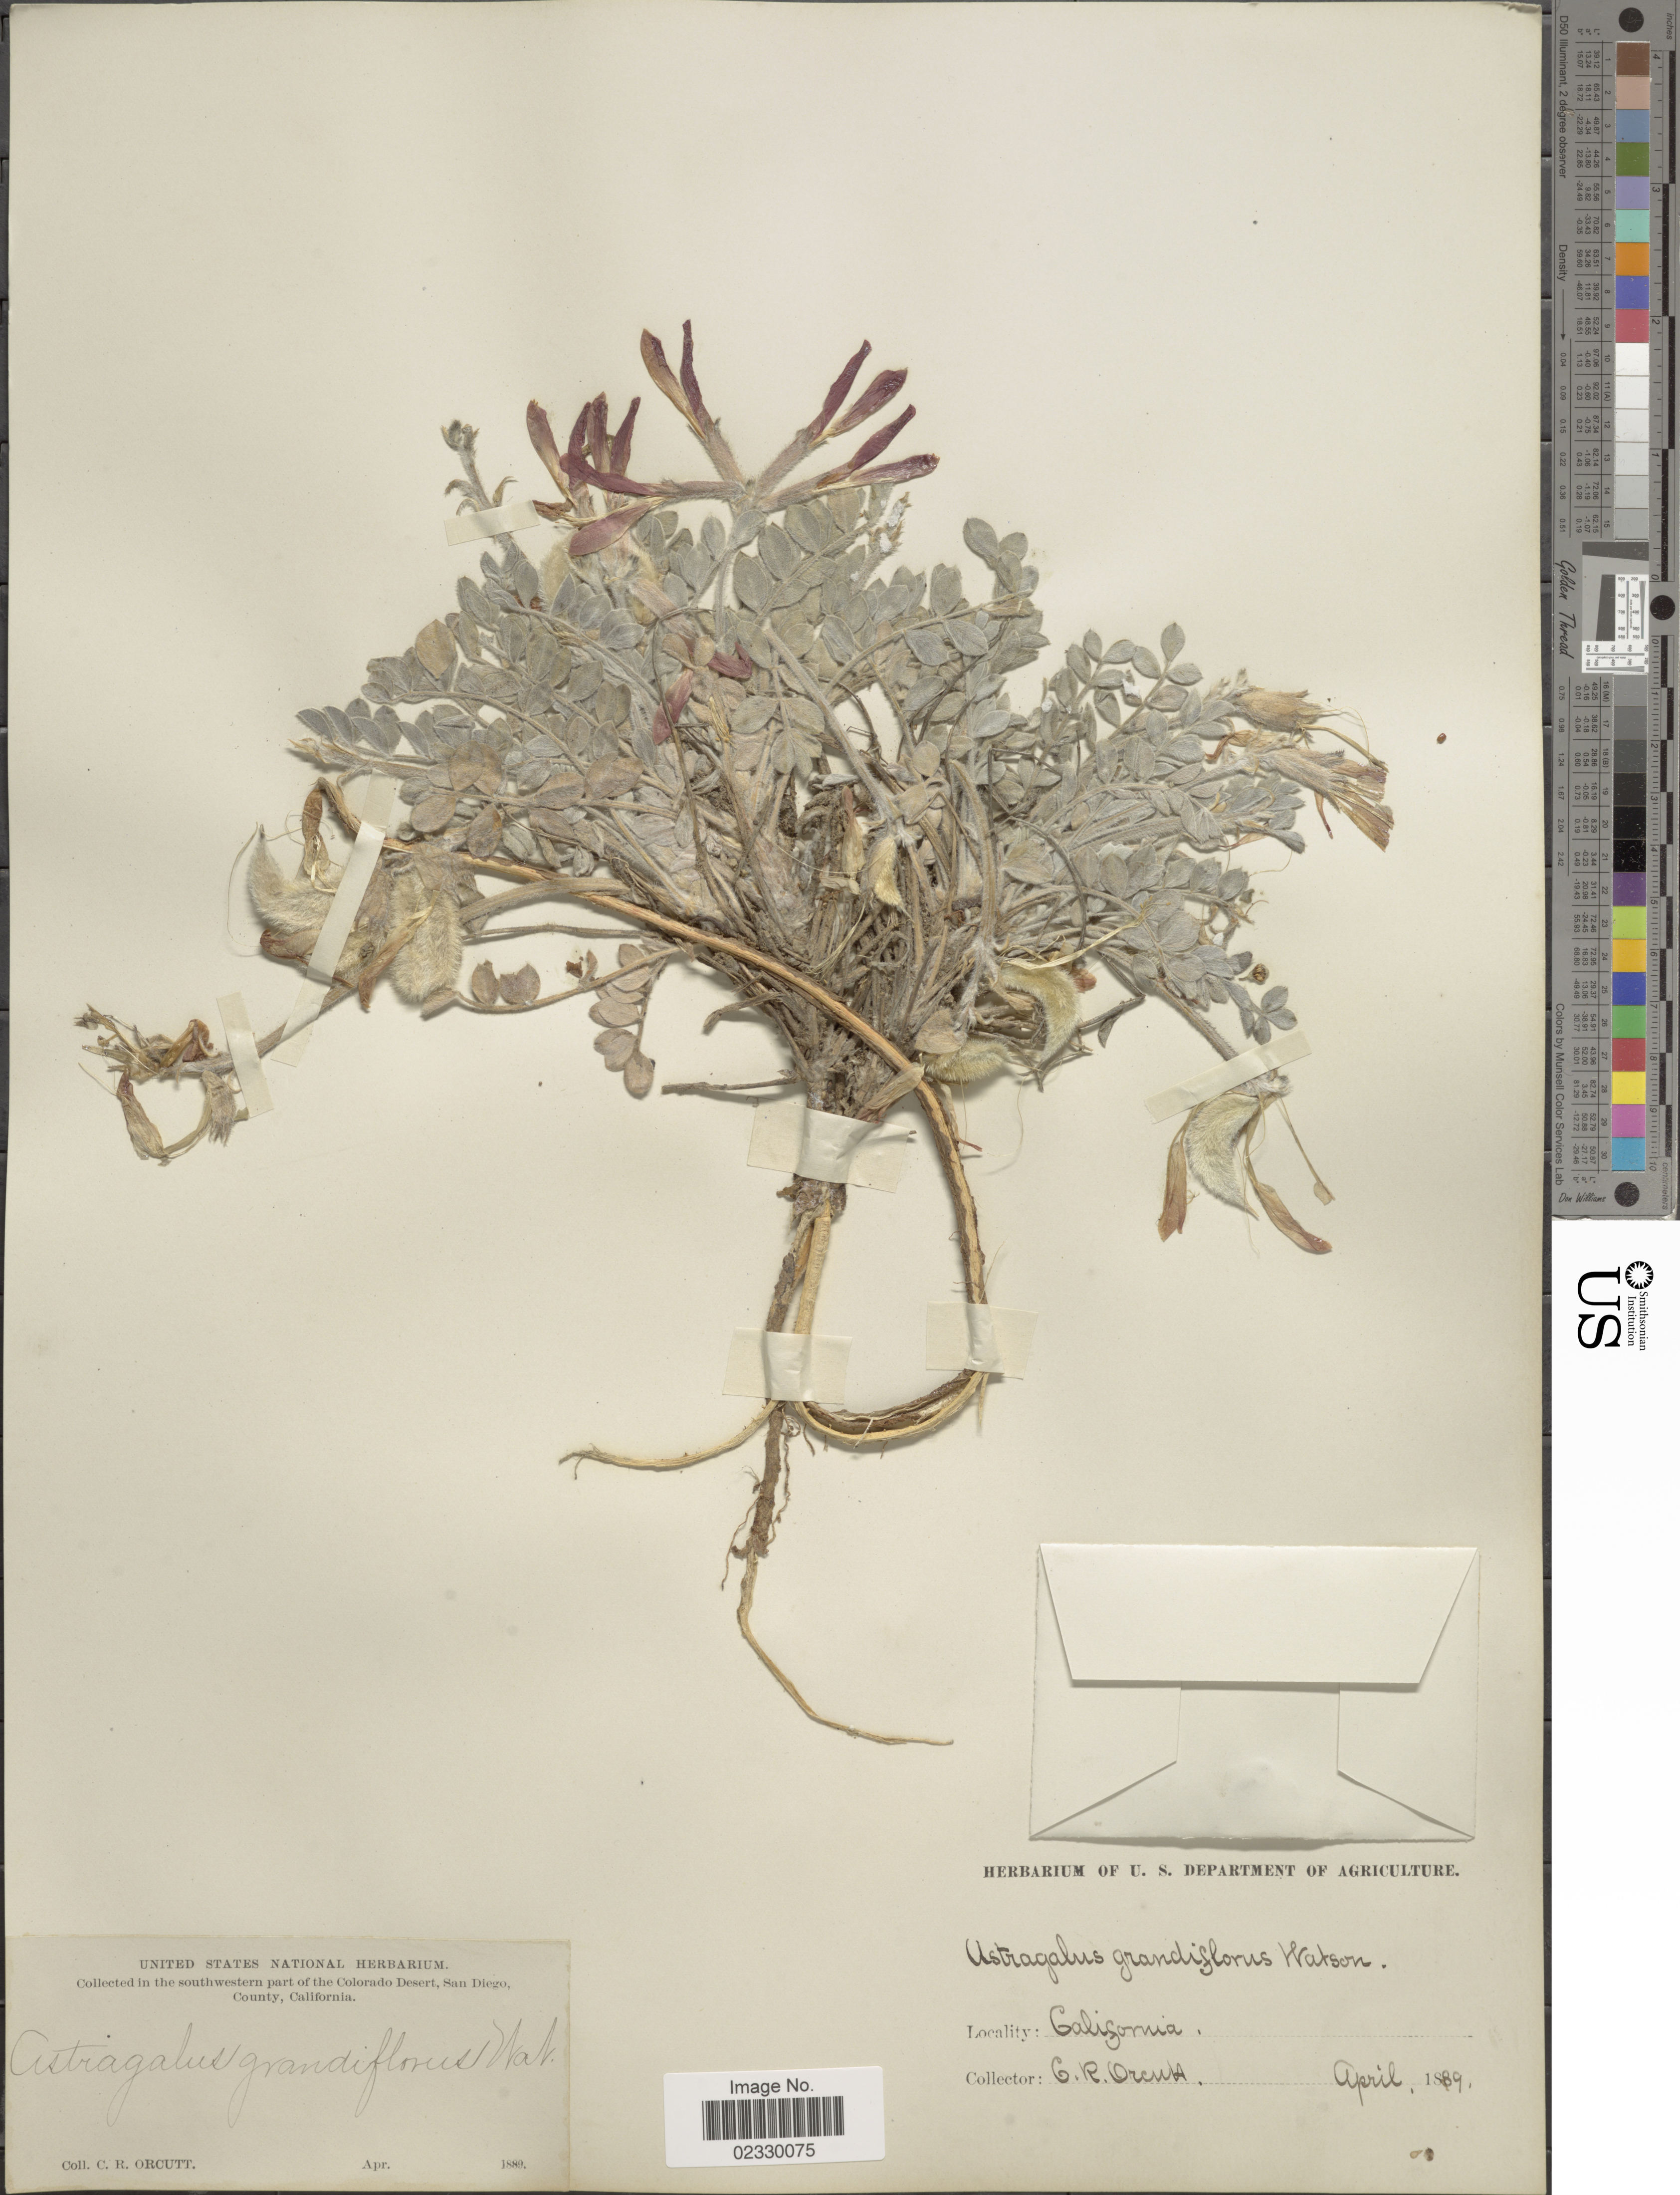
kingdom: Plantae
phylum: Tracheophyta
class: Magnoliopsida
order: Fabales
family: Fabaceae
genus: Astragalus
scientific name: Astragalus coccineus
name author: (Parry) Brandegee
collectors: C. R. Orcutt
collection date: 1889-04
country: United States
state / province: California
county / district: San Diego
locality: In the Southwestern part of the Colorado Desert, San Diego, County